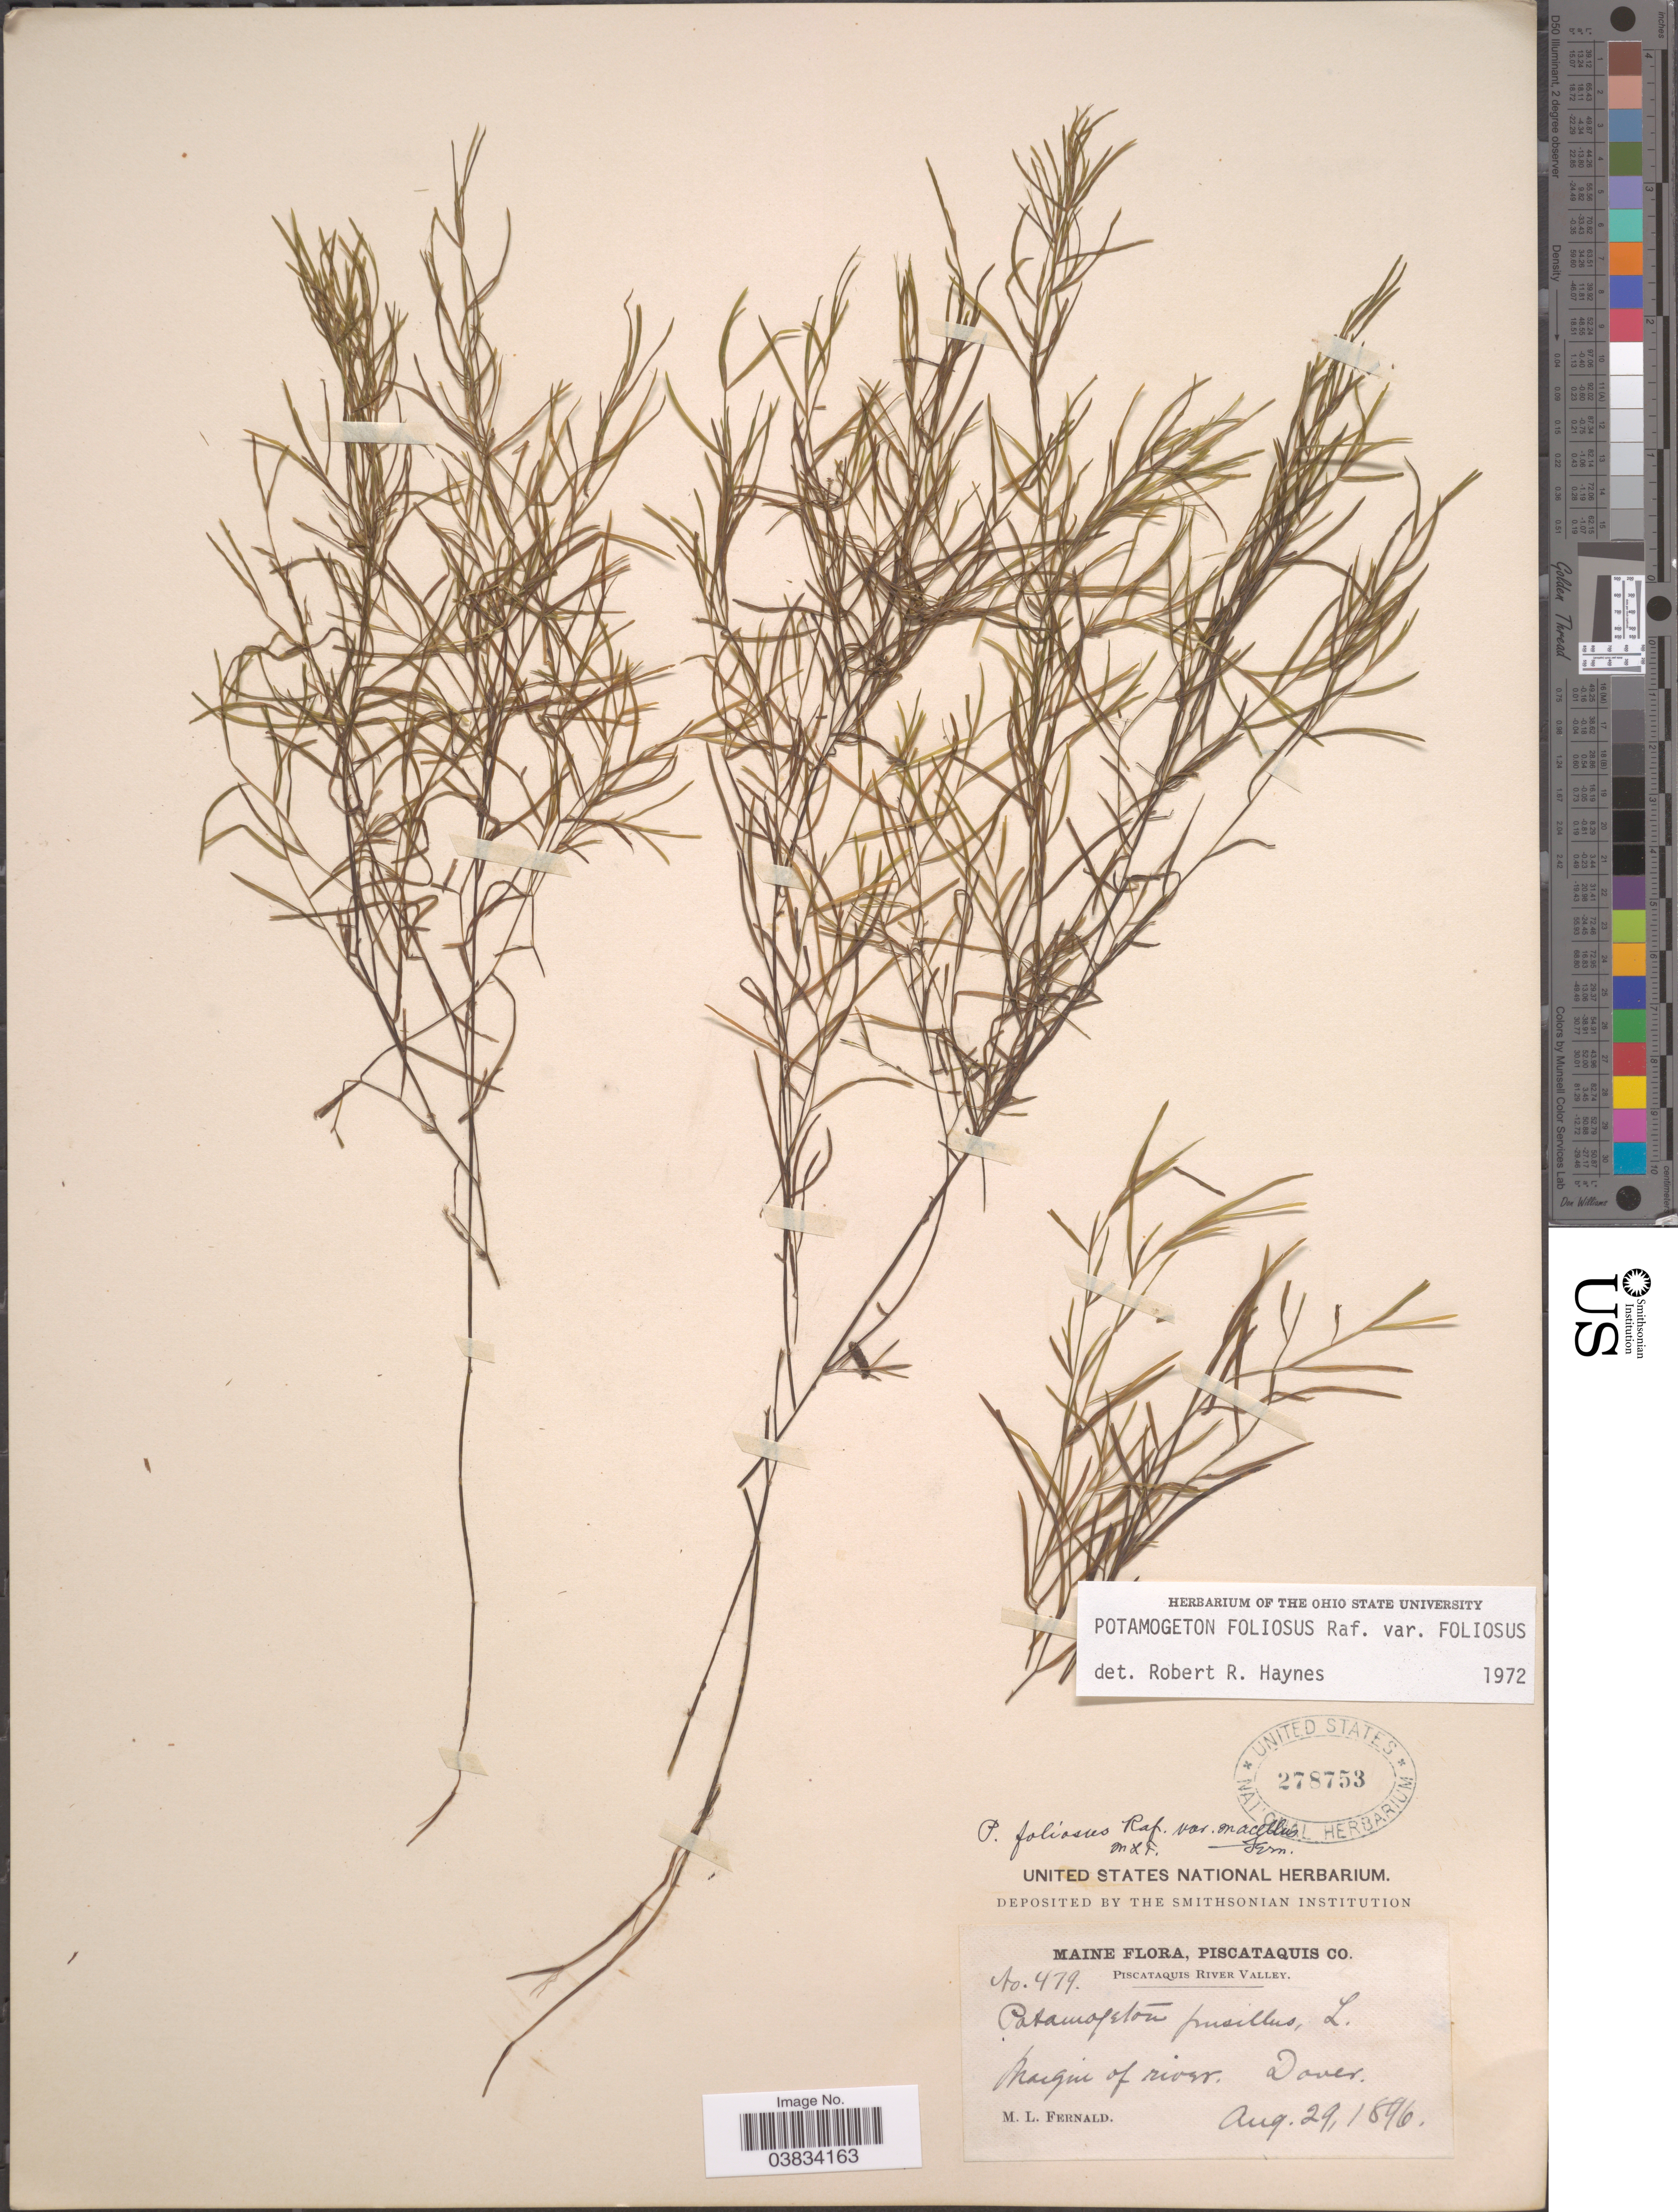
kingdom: Plantae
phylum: Tracheophyta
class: Liliopsida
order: Alismatales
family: Potamogetonaceae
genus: Potamogeton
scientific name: Potamogeton foliosus var. foliosus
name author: Raf.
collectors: M. L. Fernald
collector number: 479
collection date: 1896-08-29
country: United States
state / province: Maine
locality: Piscataquis Co. Piscataquis River Valley. Margin of river. Dover.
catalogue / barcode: US 278753